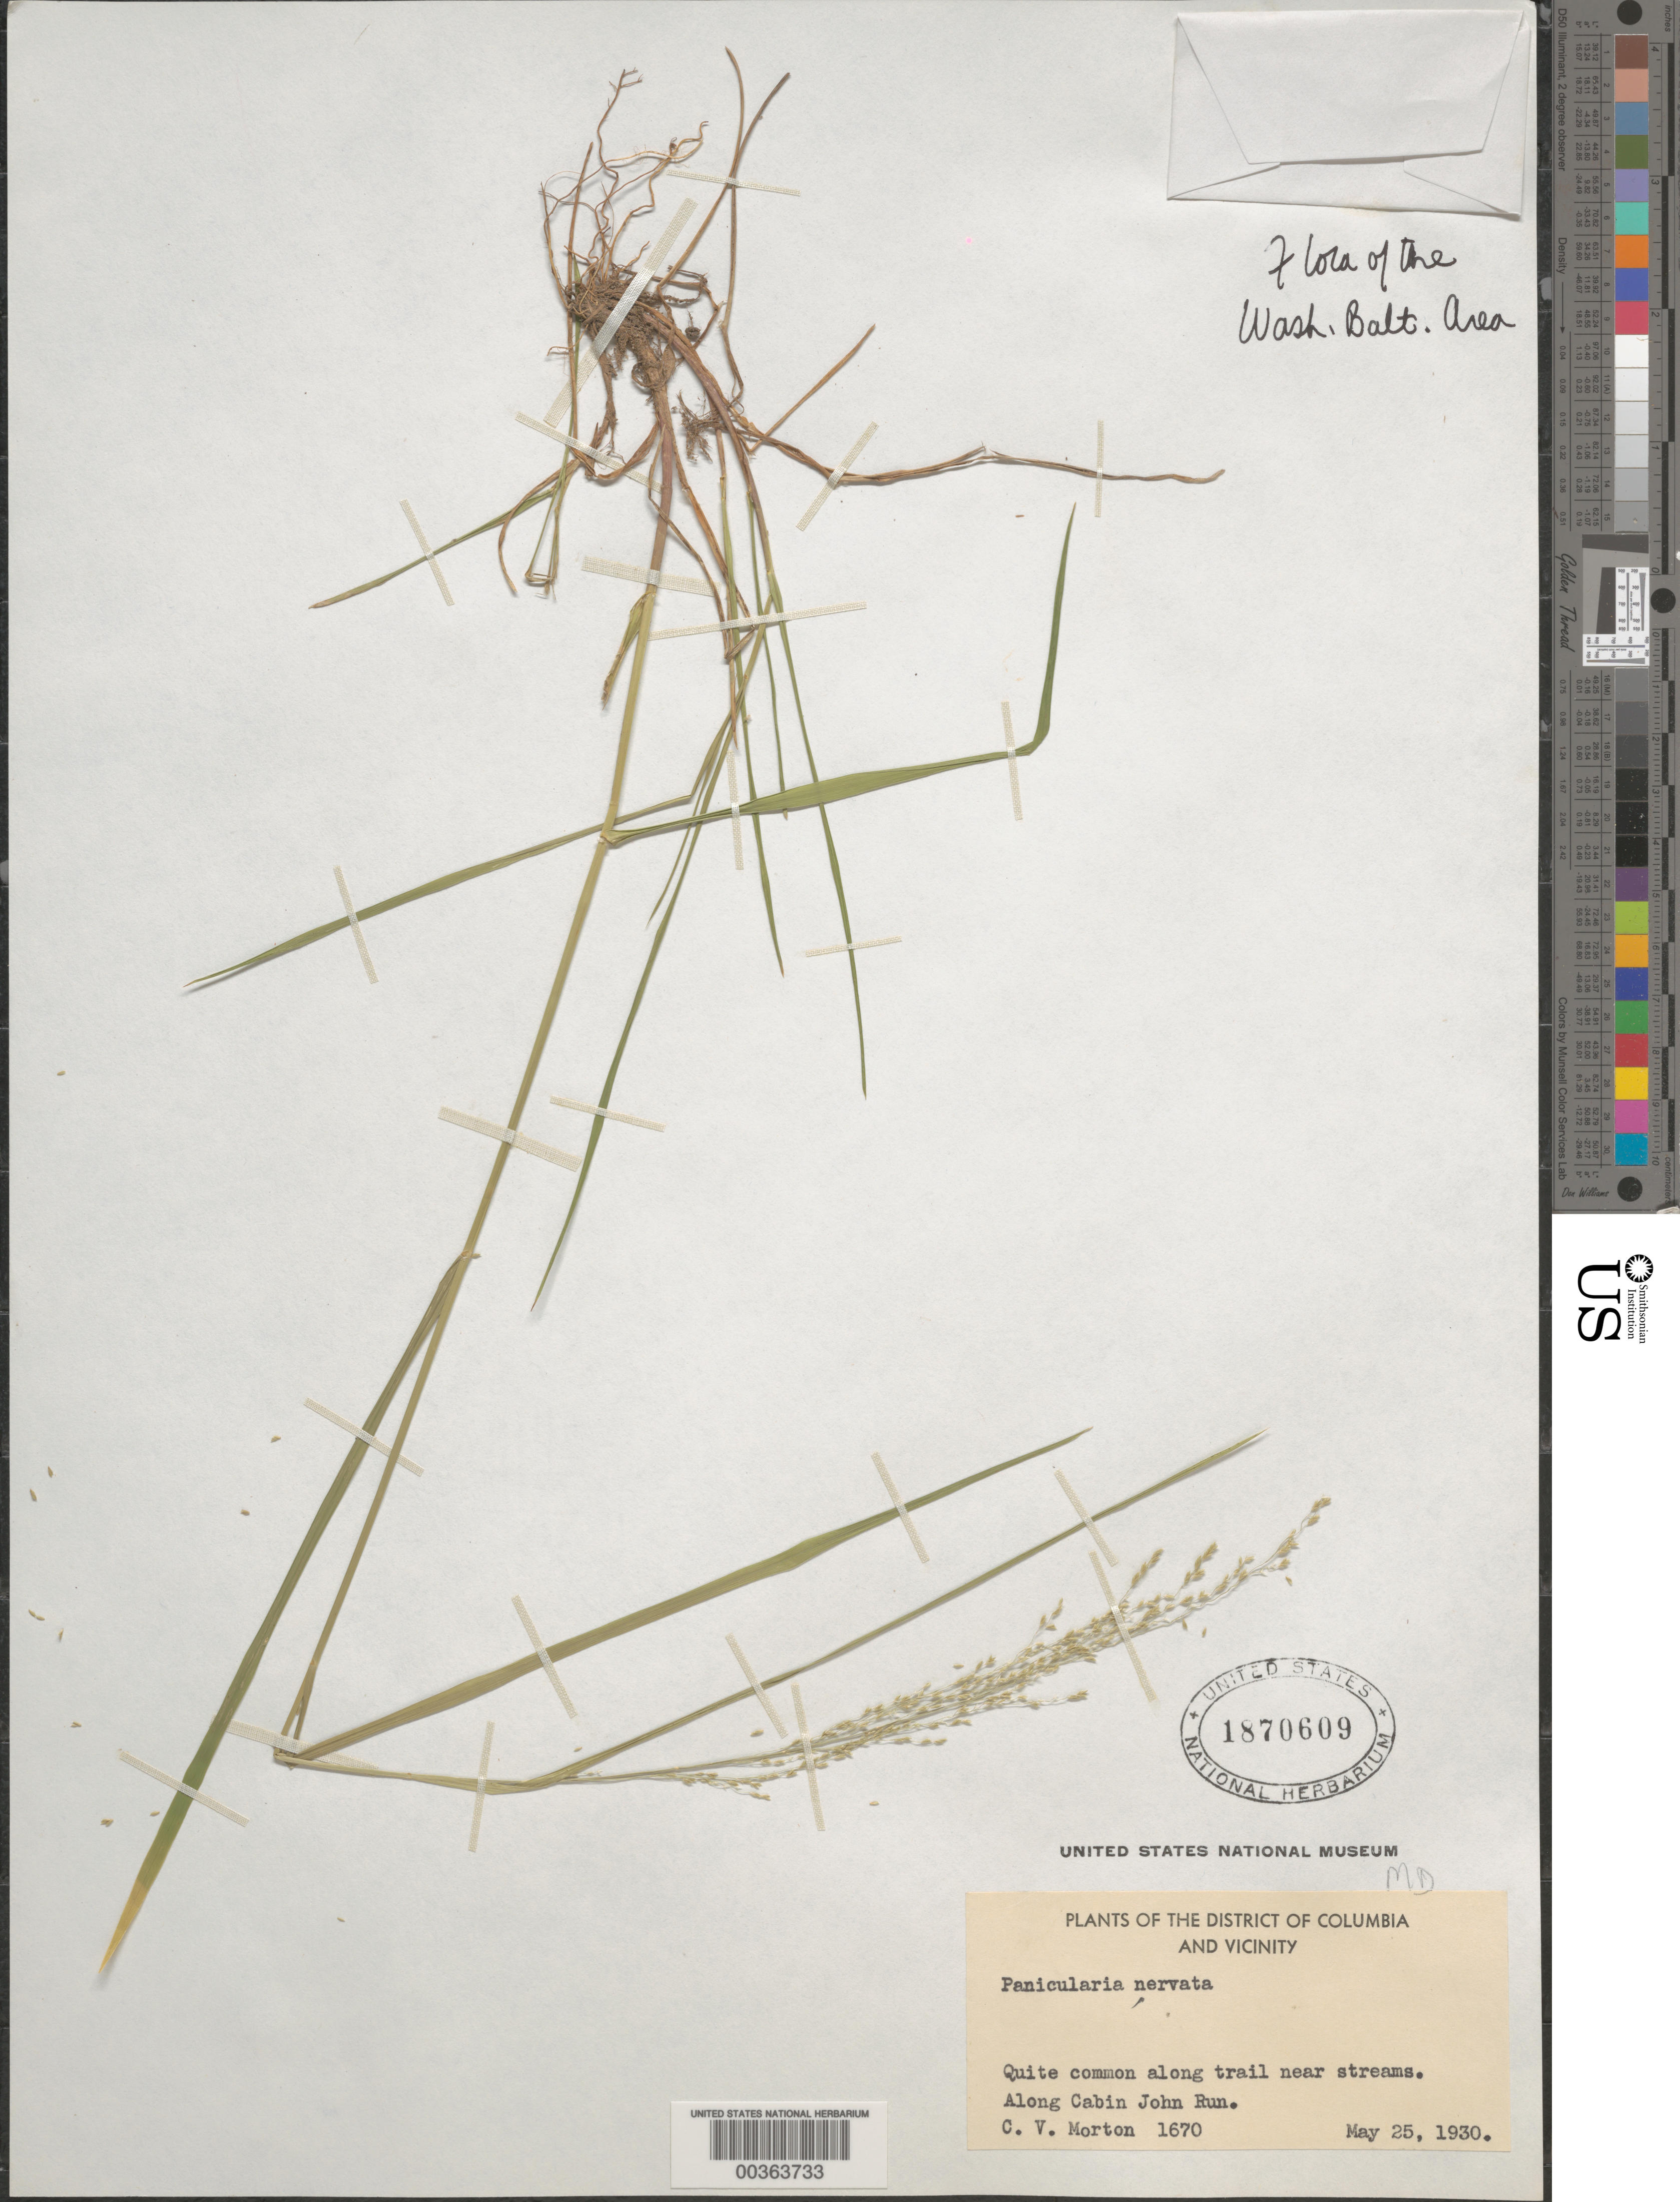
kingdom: Plantae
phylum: Tracheophyta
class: Liliopsida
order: Poales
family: Poaceae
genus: Glyceria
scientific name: Glyceria striata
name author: (Lam.) Hitchc.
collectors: C. V. Morton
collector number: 1670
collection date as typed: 25 May 1930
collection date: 1930-05-25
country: United States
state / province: Maryland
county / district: Montgomery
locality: Cabin John Run C. & O. Canal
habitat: Along trail near streams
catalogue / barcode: US 1870609